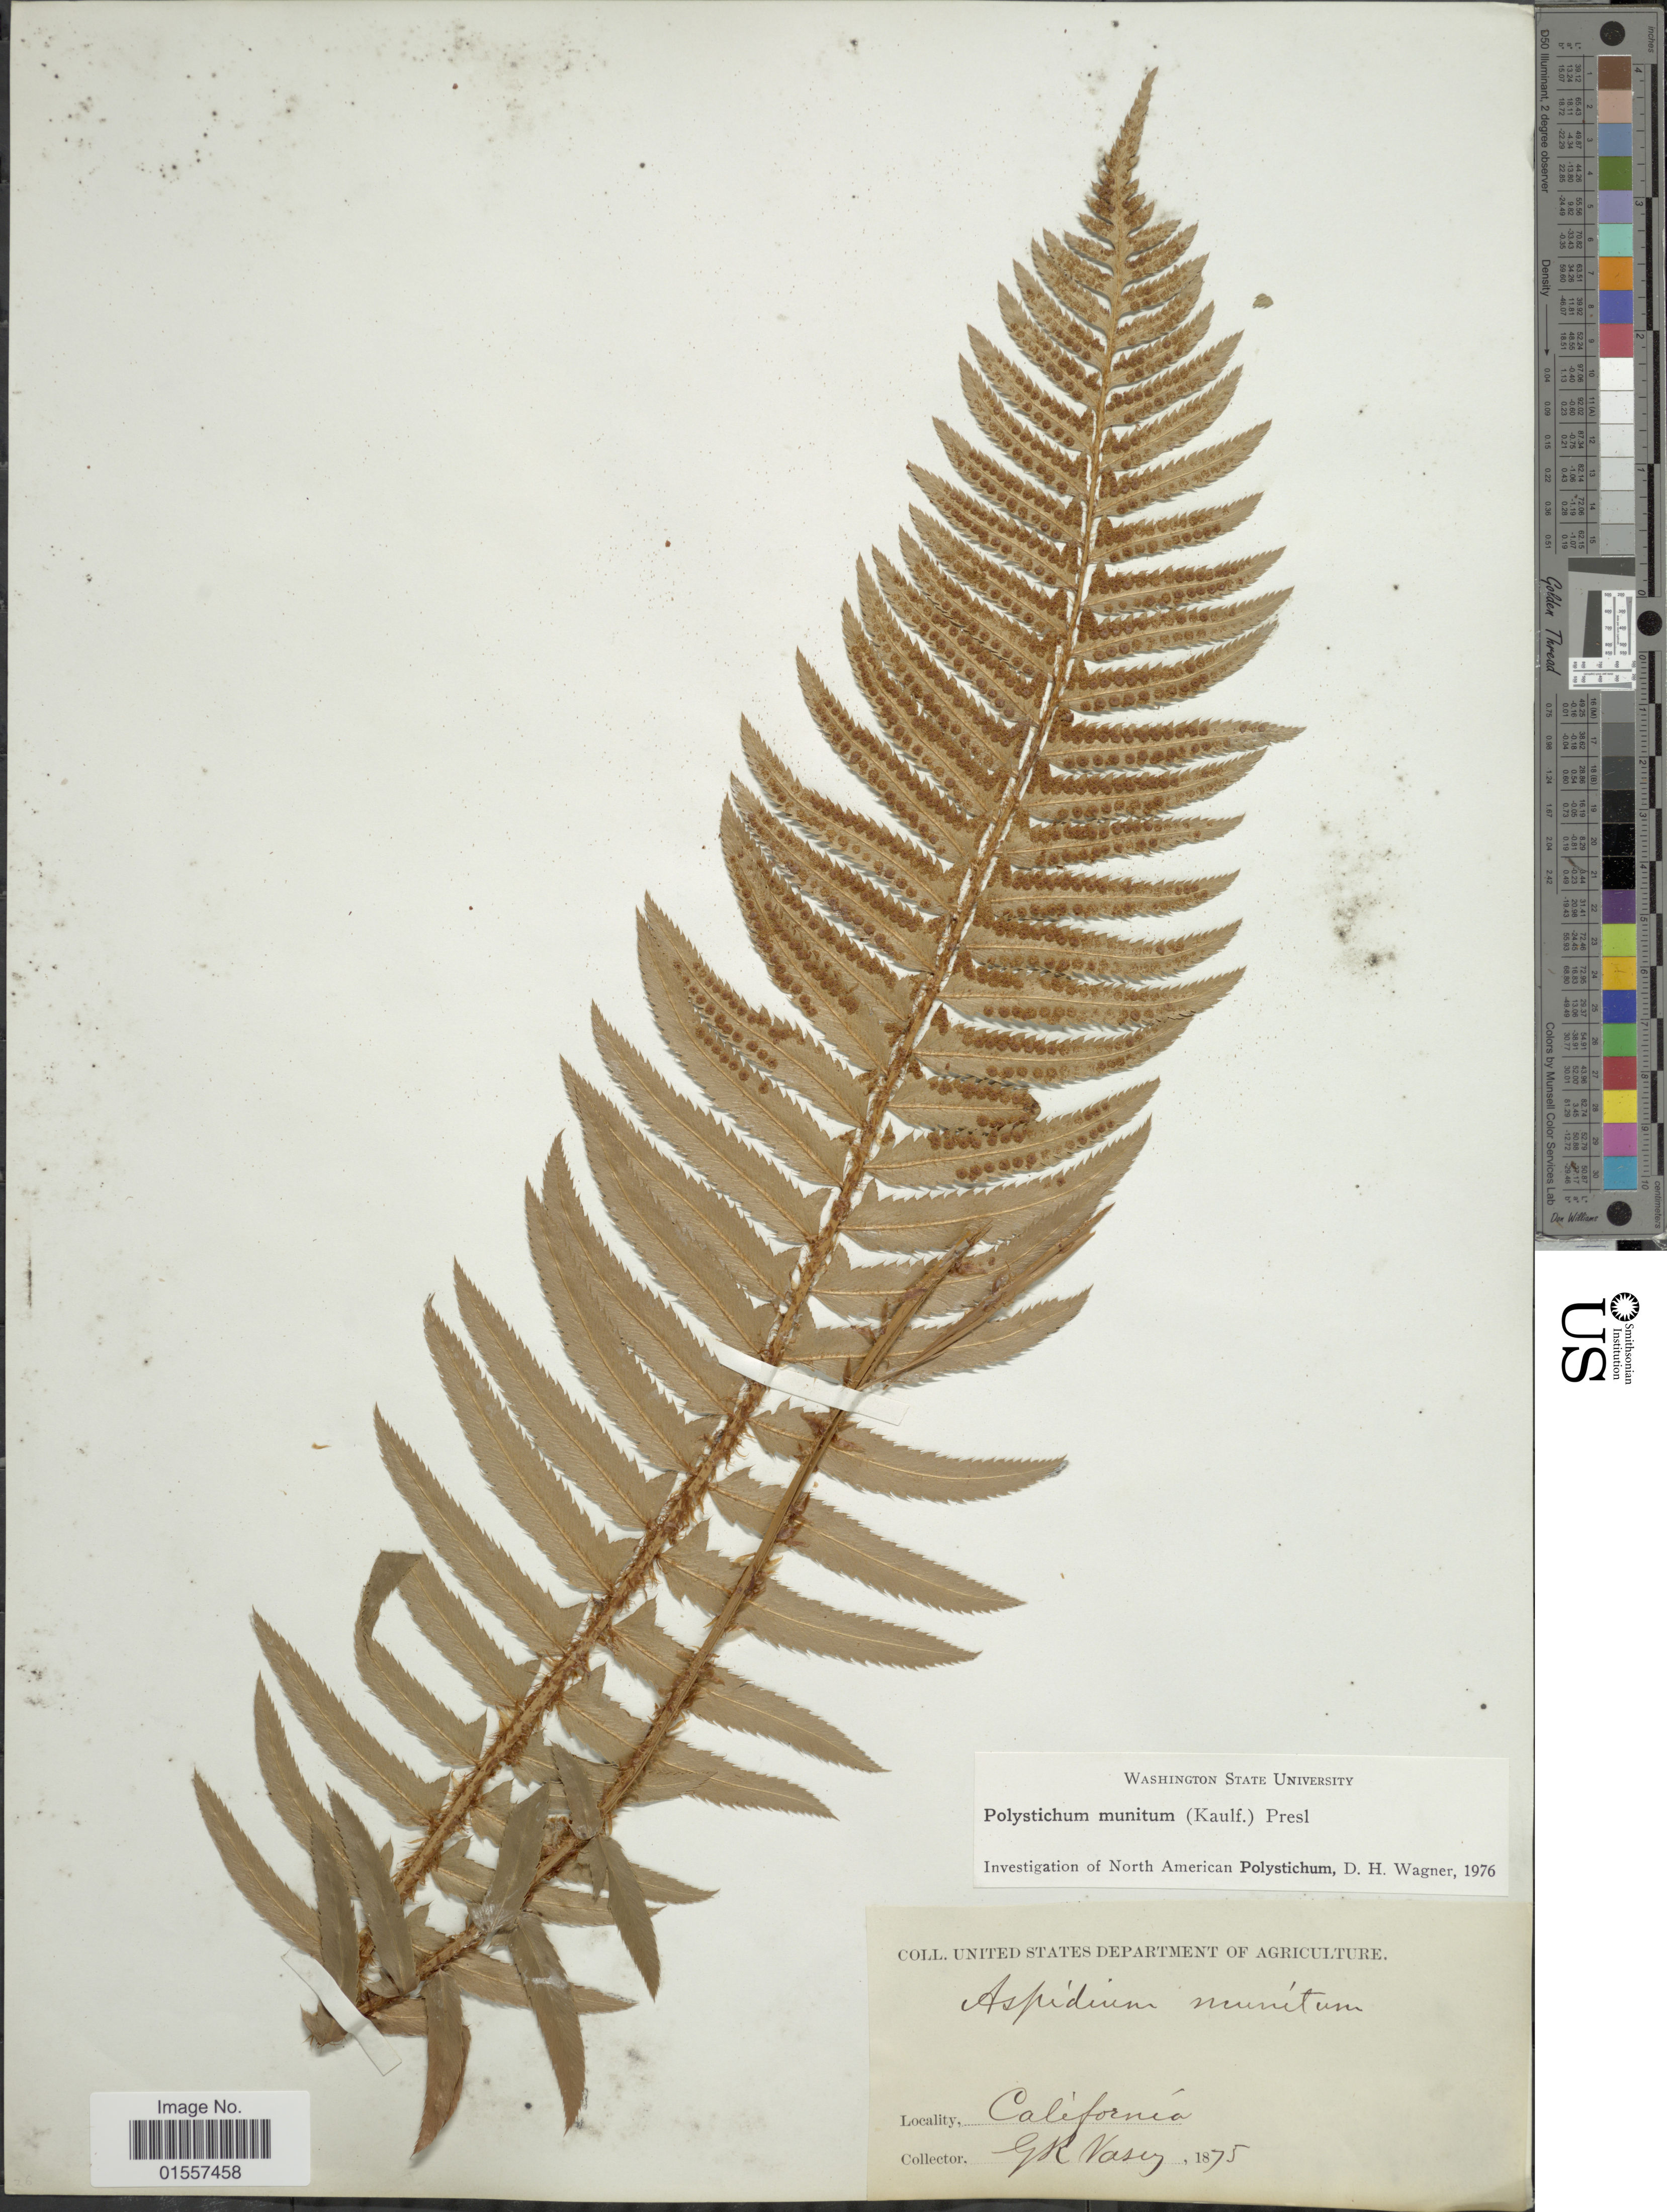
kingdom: Plantae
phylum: Tracheophyta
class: Polypodiopsida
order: Polypodiales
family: Dryopteridaceae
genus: Polystichum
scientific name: Polystichum munitum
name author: (Kaulf.) C. Presl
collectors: G. R. Vasey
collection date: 1875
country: United States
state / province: California